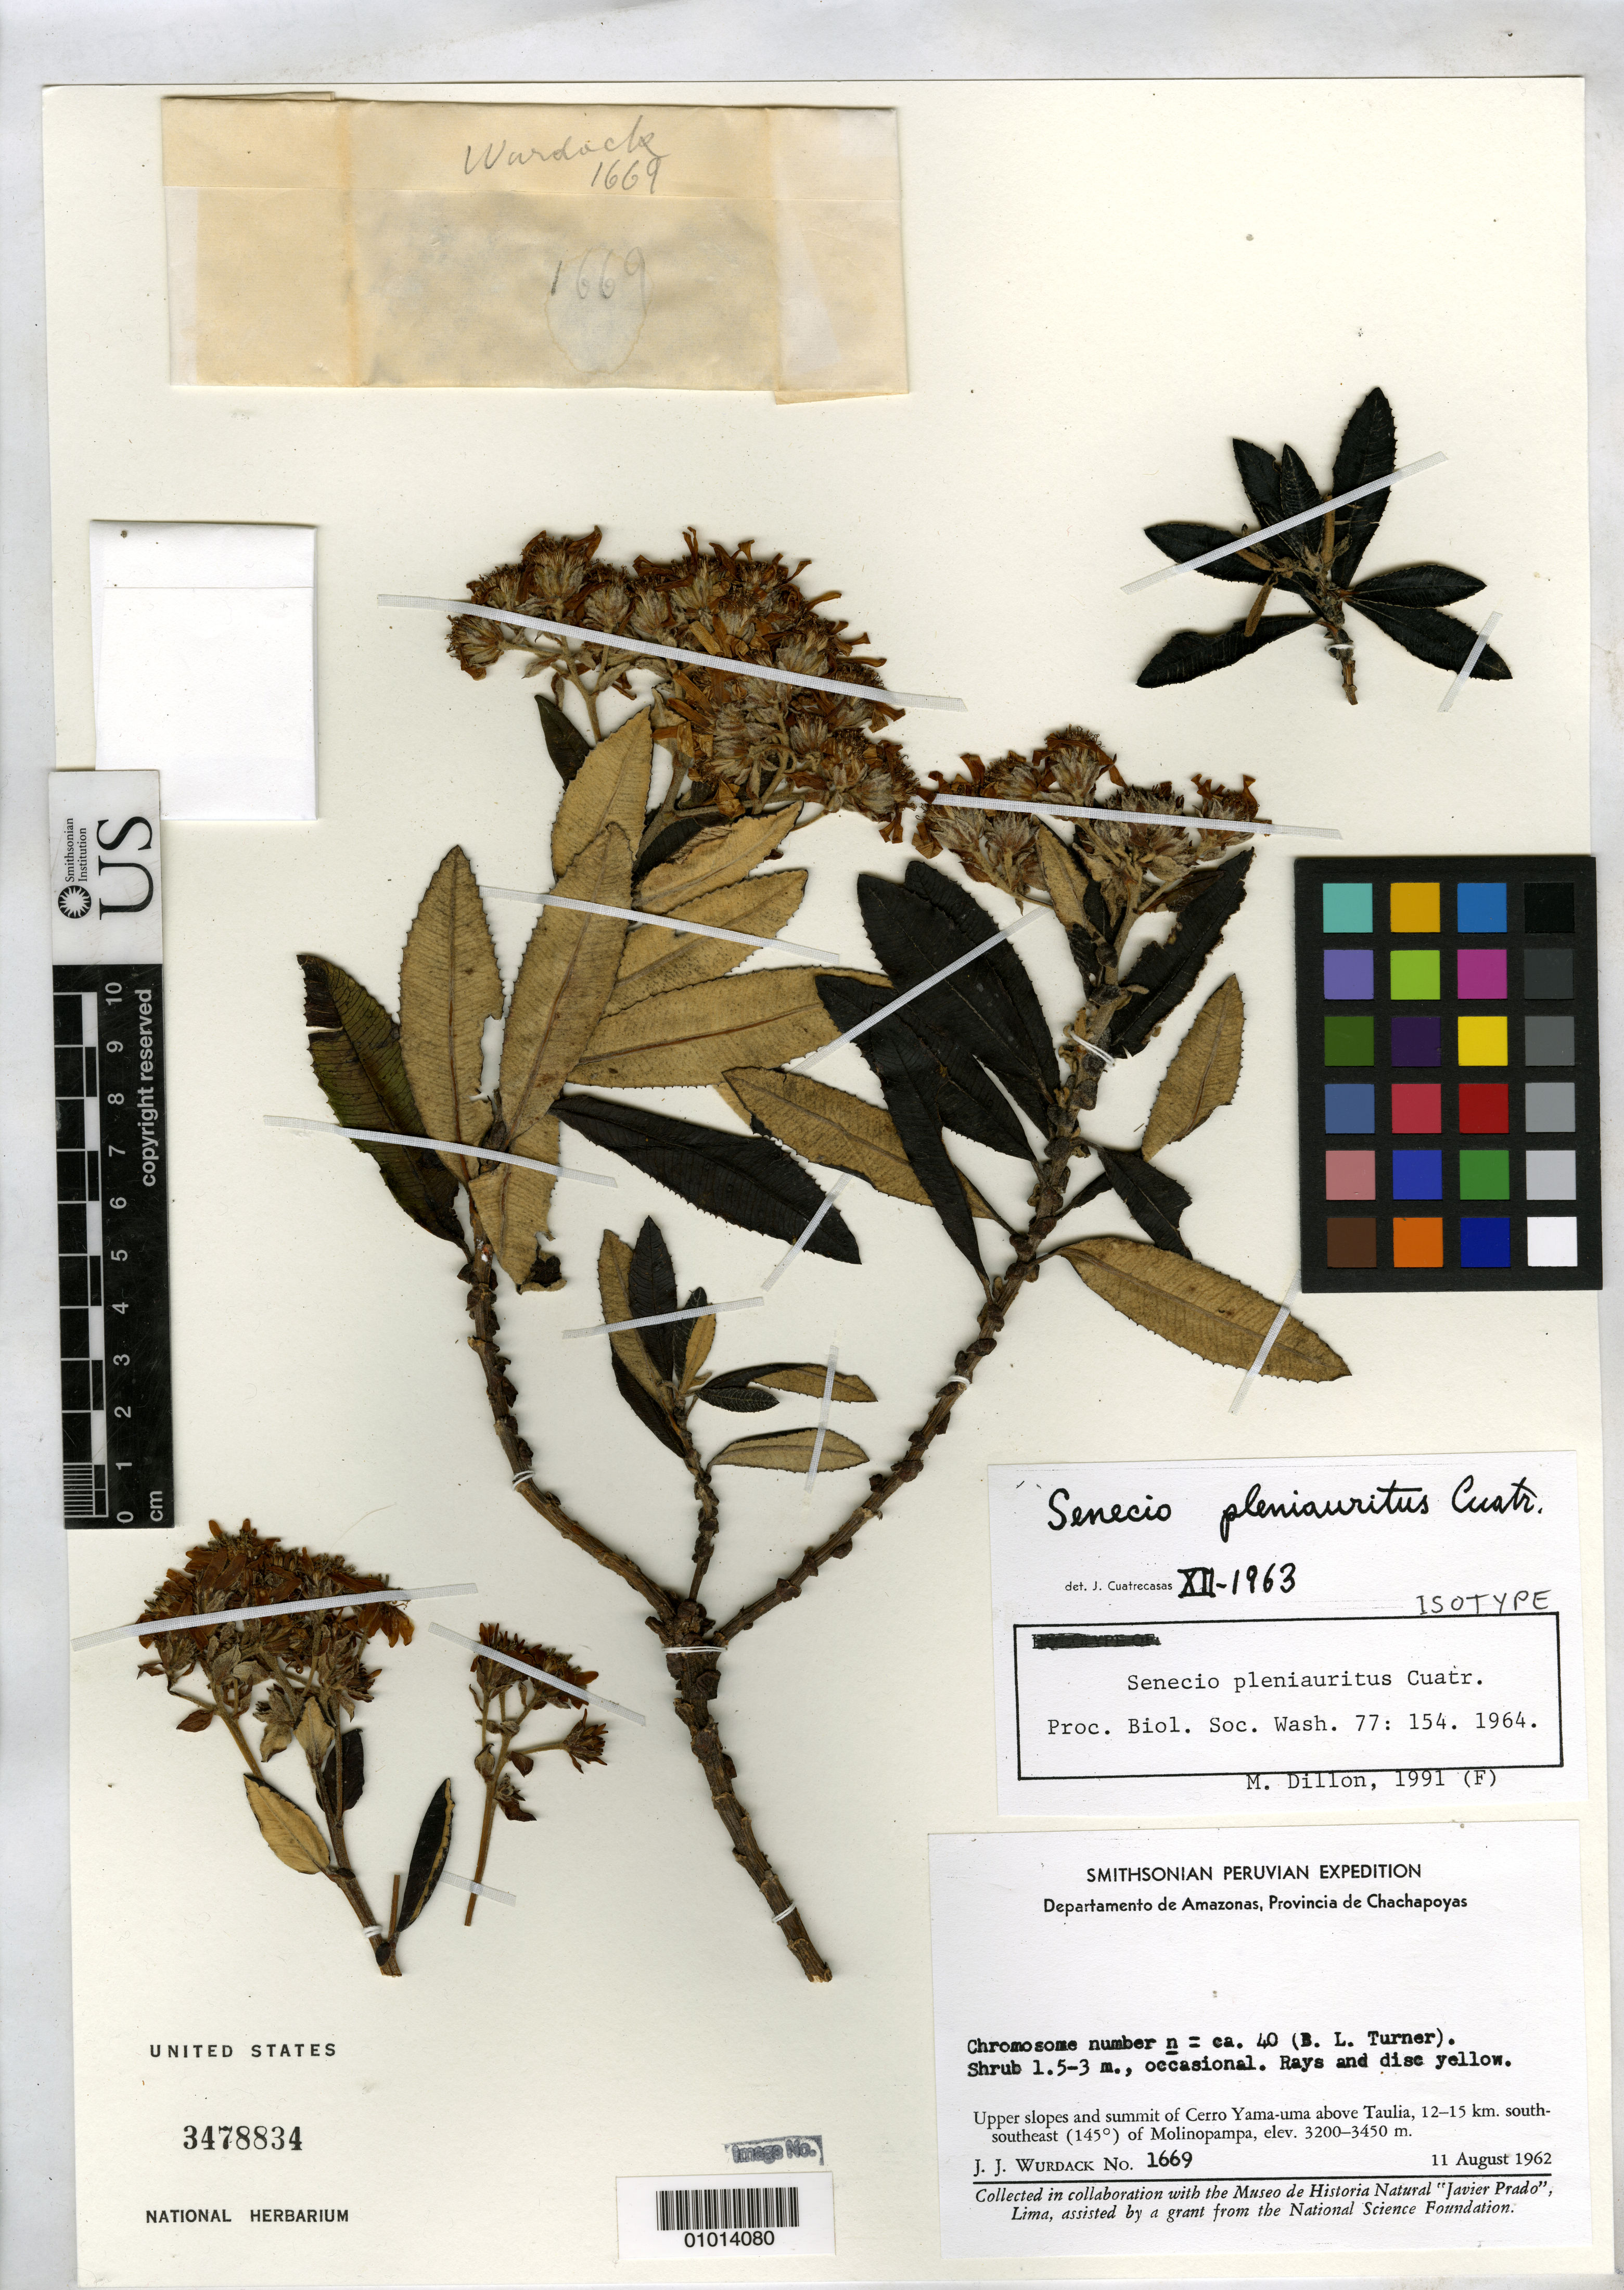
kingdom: Plantae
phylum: Tracheophyta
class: Magnoliopsida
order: Asterales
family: Asteraceae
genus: Senecio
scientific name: Senecio pleniauritus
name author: Cuatrec.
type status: Isotype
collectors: J. J. Wurdack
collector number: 1669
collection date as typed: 11 Aug 1962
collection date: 1962-08-11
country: Peru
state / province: Amazonas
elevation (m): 3200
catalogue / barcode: US 3478834